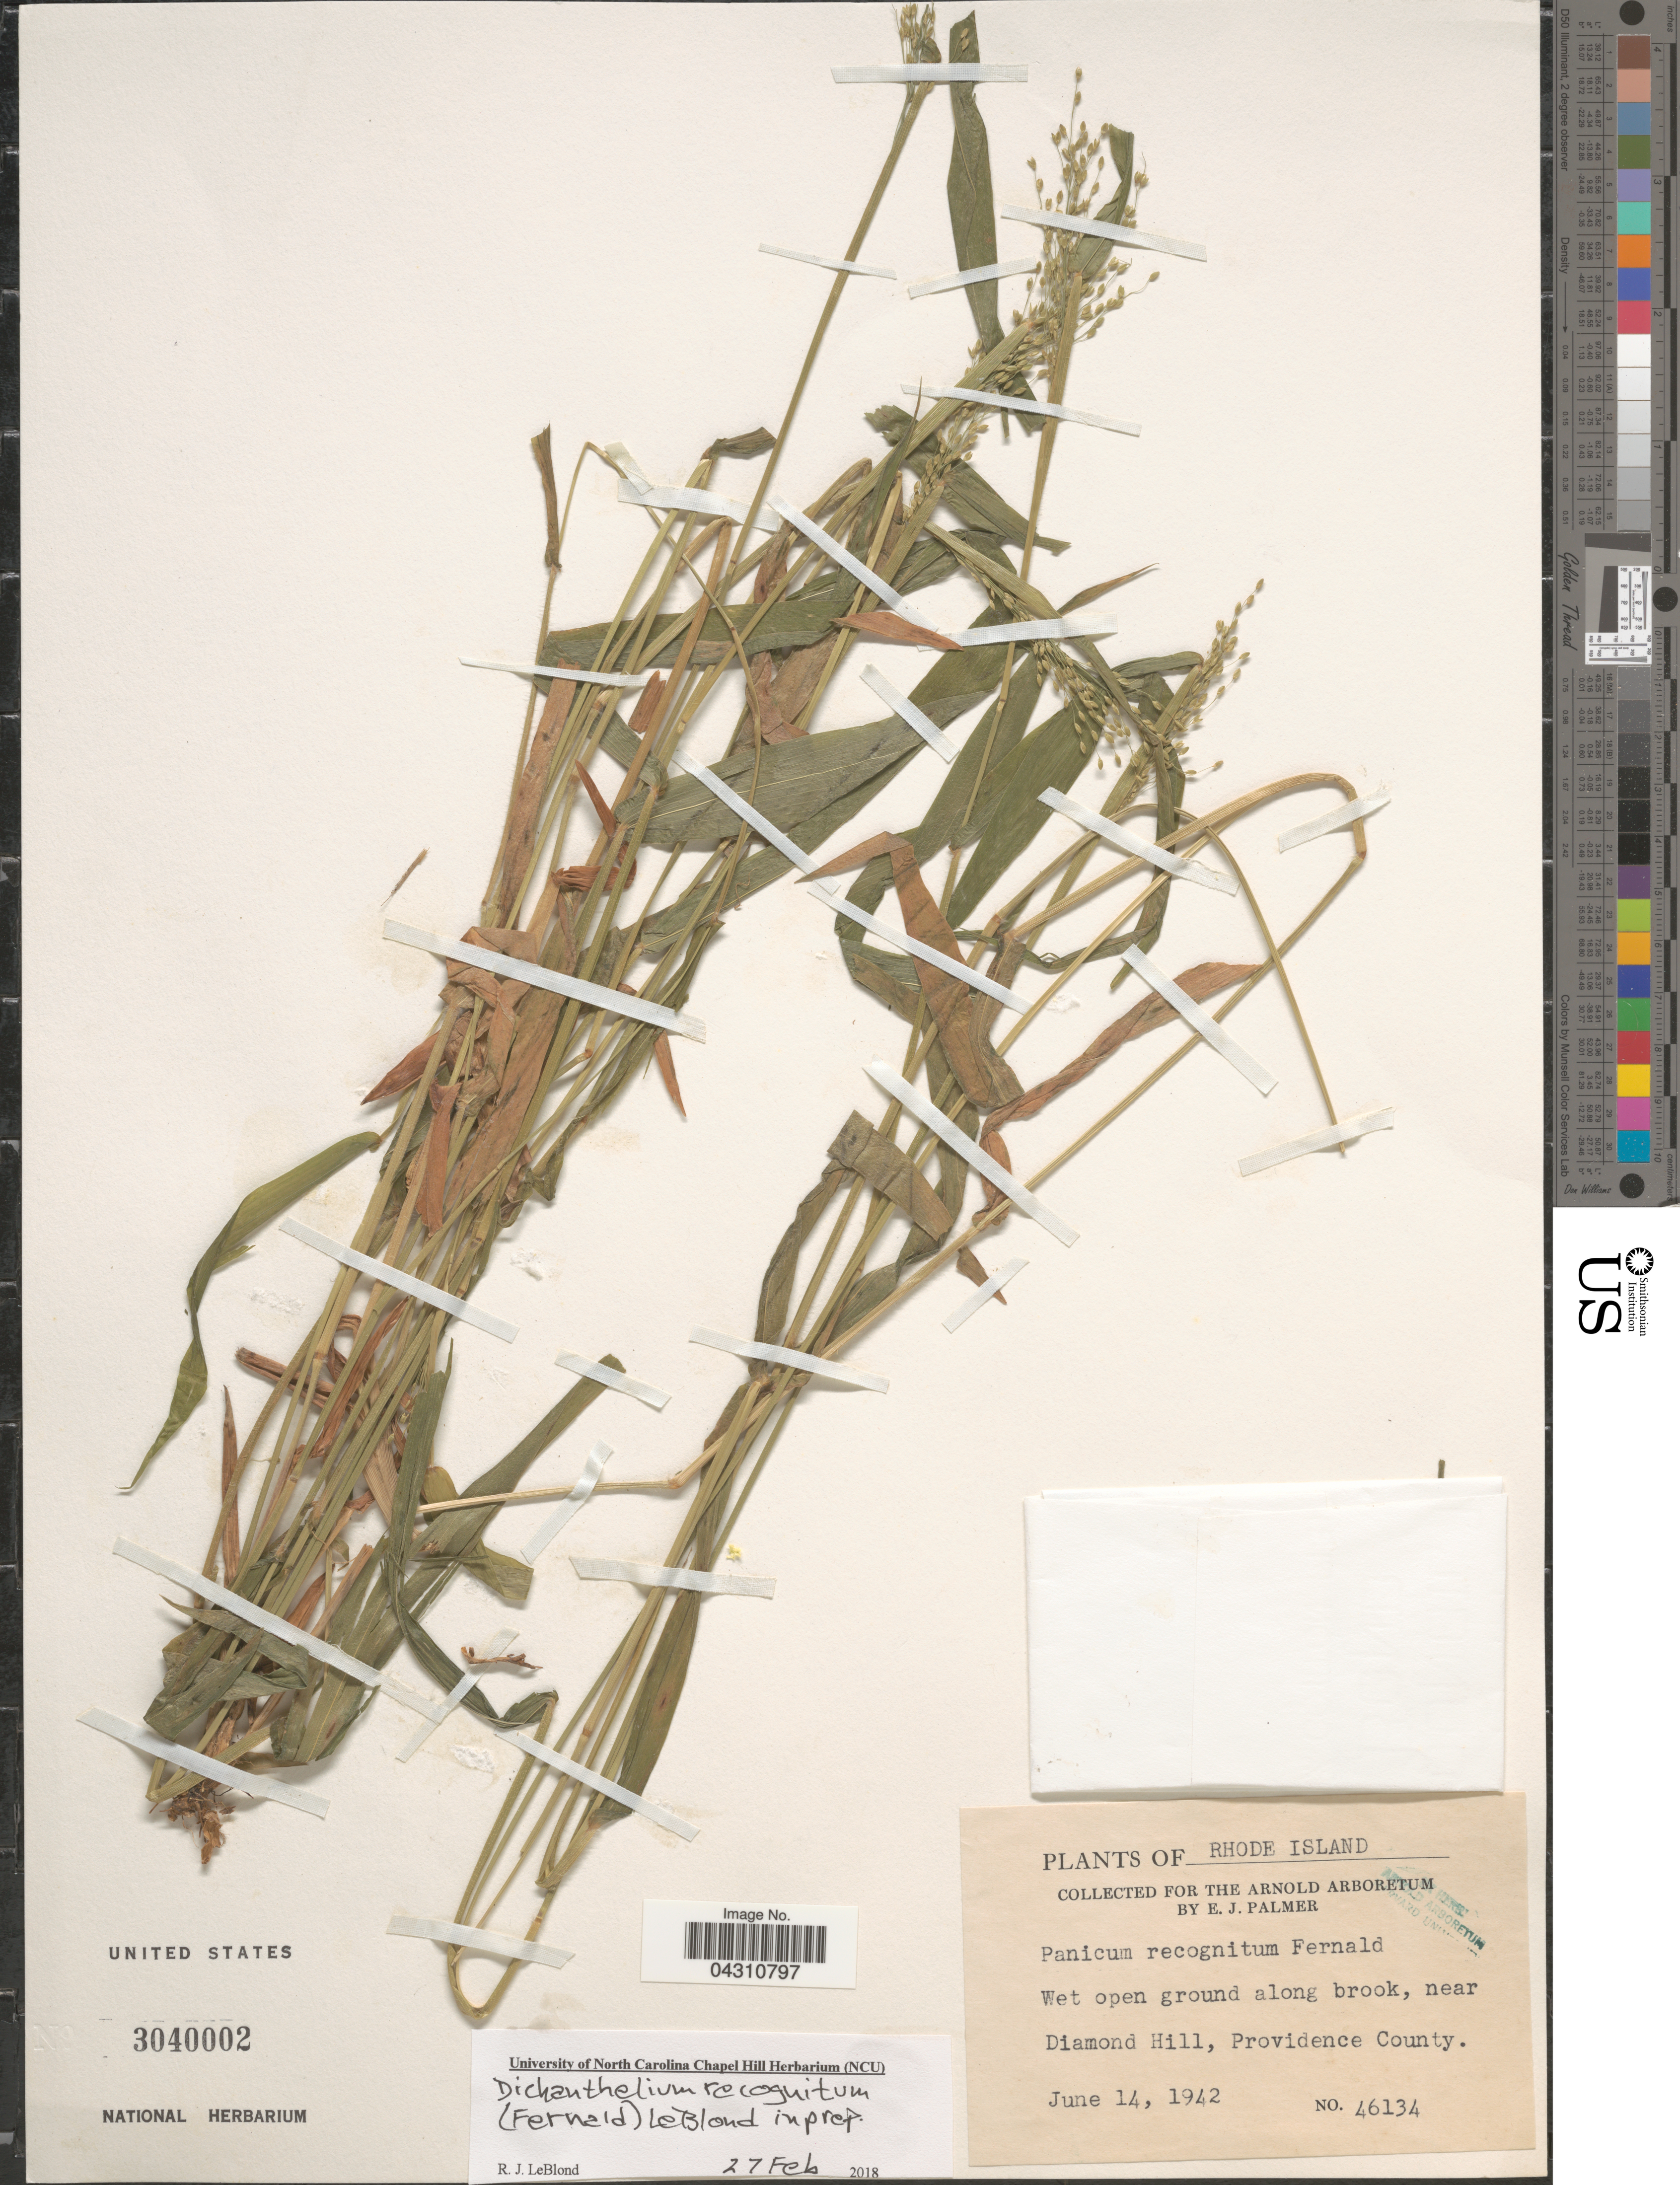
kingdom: Plantae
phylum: Tracheophyta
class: Liliopsida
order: Poales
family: Poaceae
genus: Dichanthelium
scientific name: Dichanthelium recognitum ined.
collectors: E. J. Palmer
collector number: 46134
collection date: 1942-06-14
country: United States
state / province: Rhode Island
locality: Wet open ground along brook, near Diamond Hill, Providence County.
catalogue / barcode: US 3040002